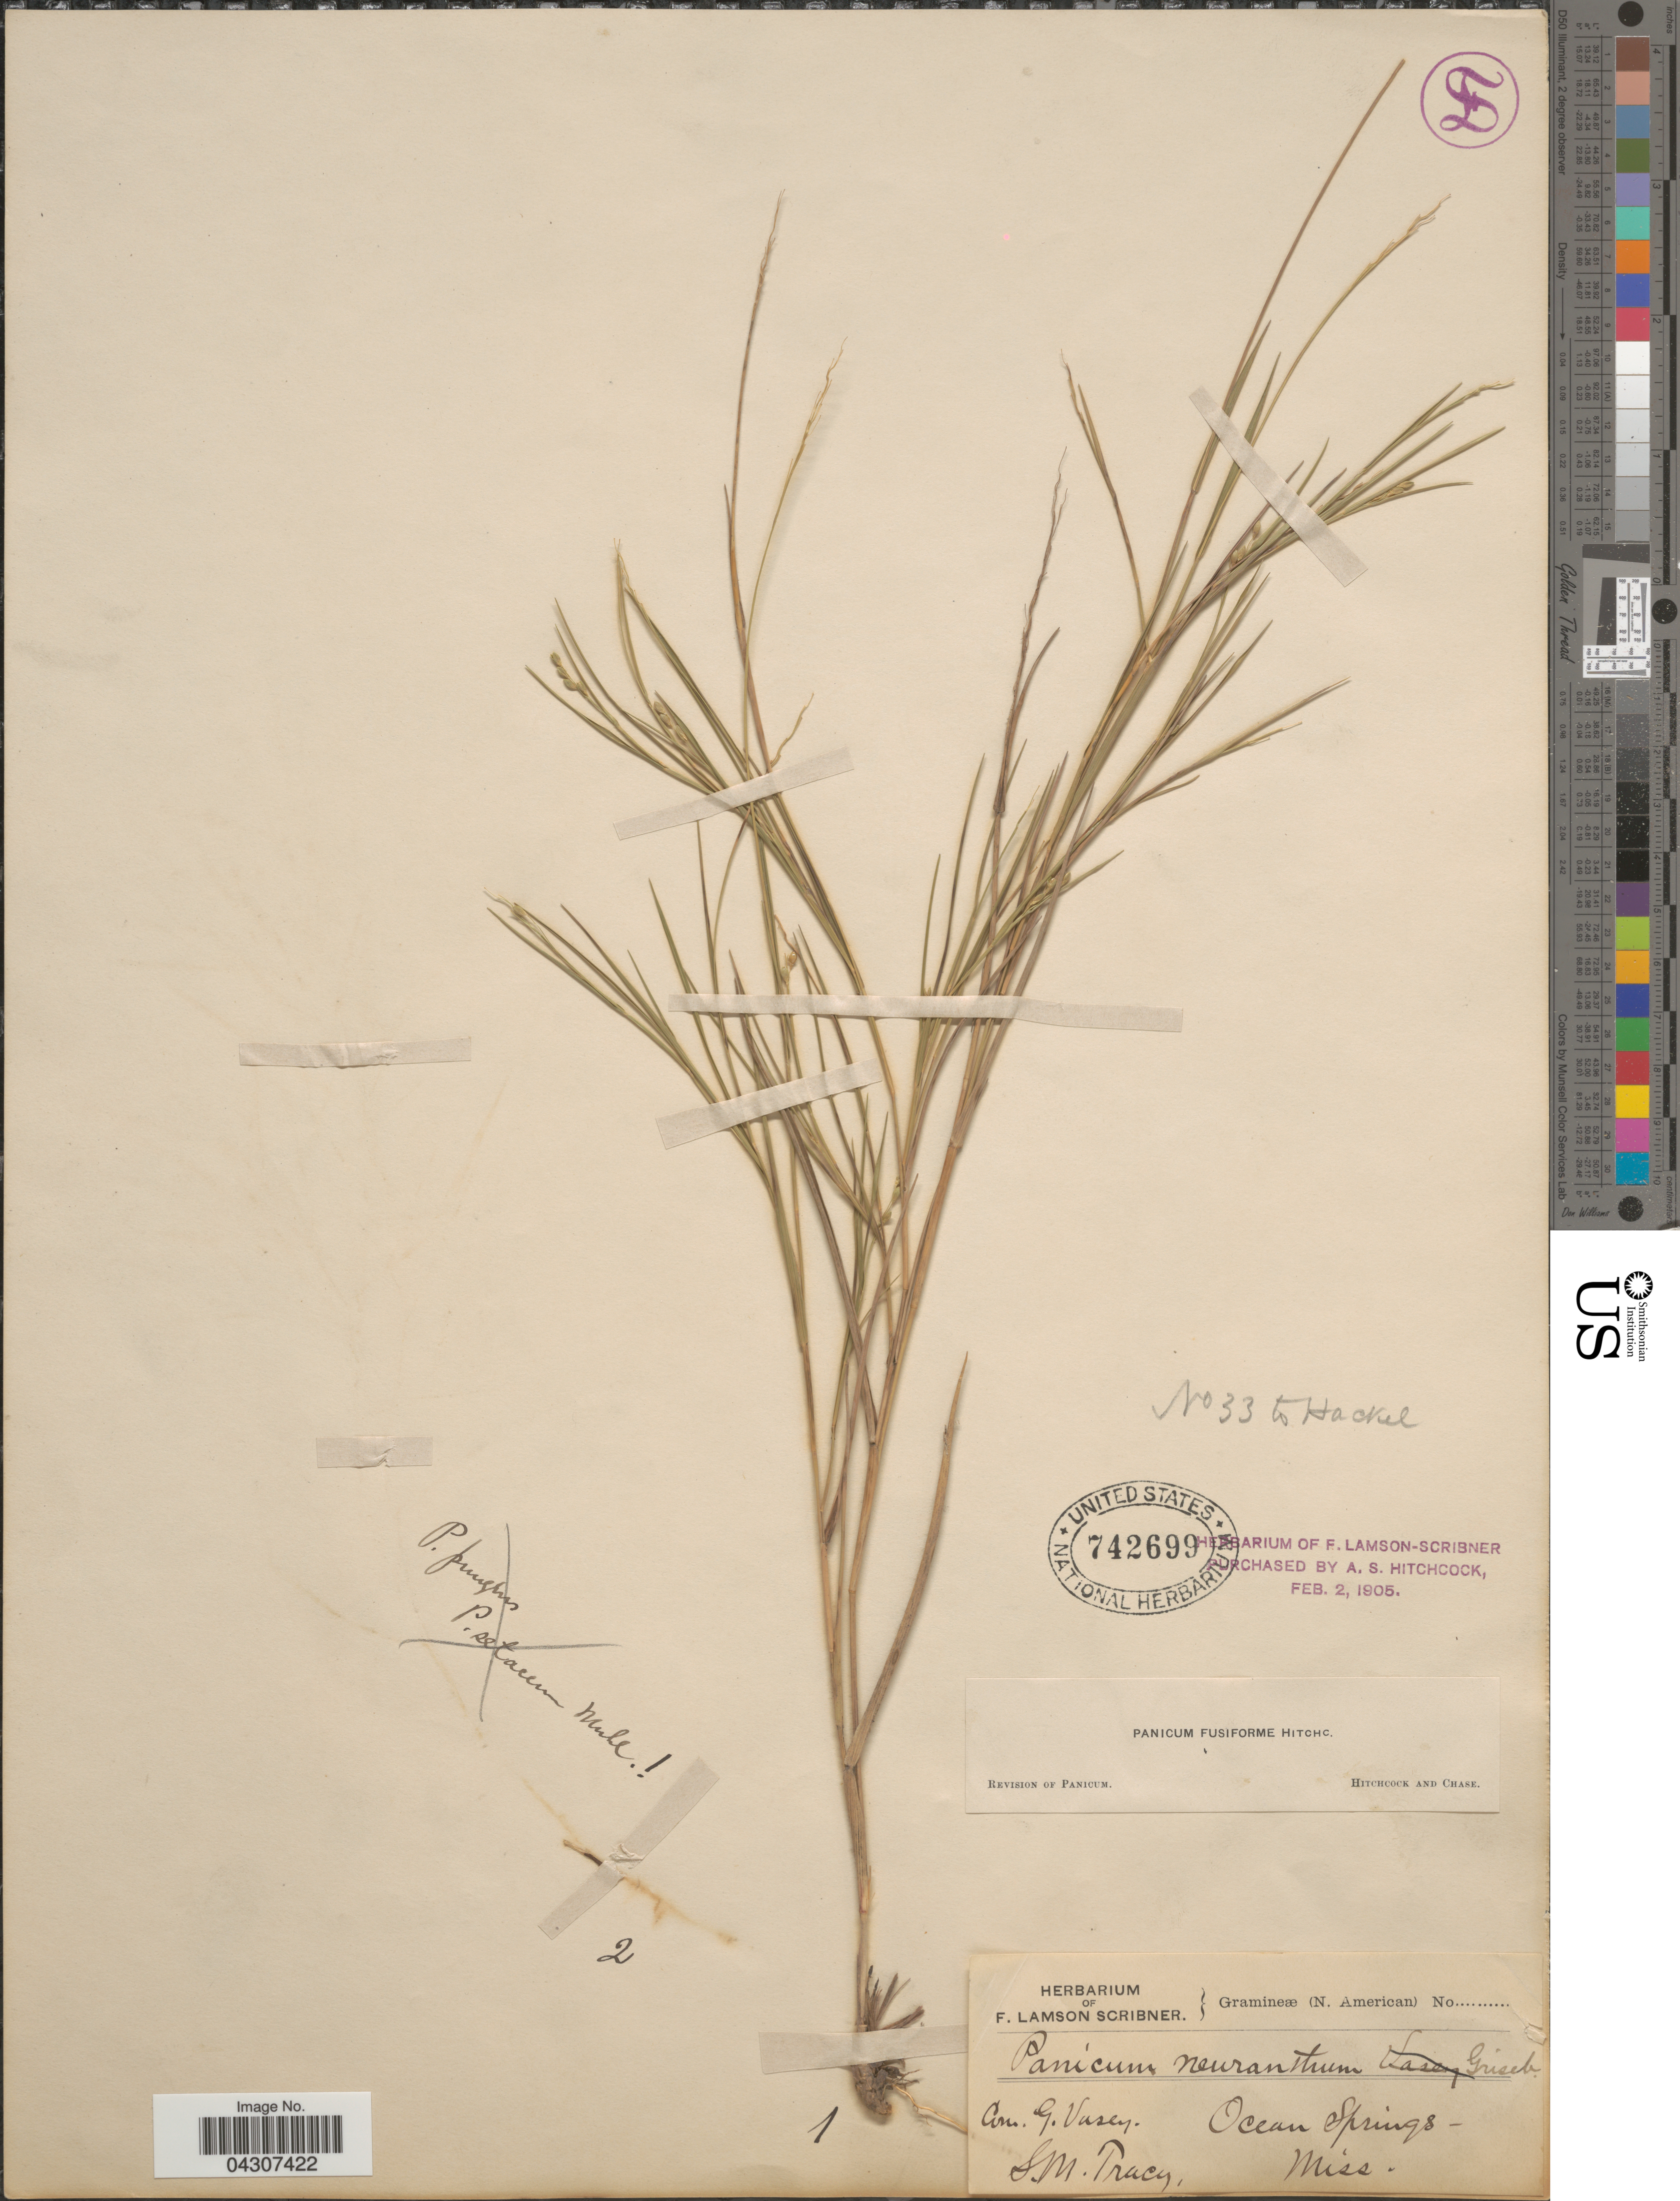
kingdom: Plantae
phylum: Tracheophyta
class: Liliopsida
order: Poales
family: Poaceae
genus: Dichanthelium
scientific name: Dichanthelium aciculare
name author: (Desv. ex Poir.) Gould & C.A. Clark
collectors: S. M. Tracy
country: United States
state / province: Mississippi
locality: Ocean Springs.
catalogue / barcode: US 742699